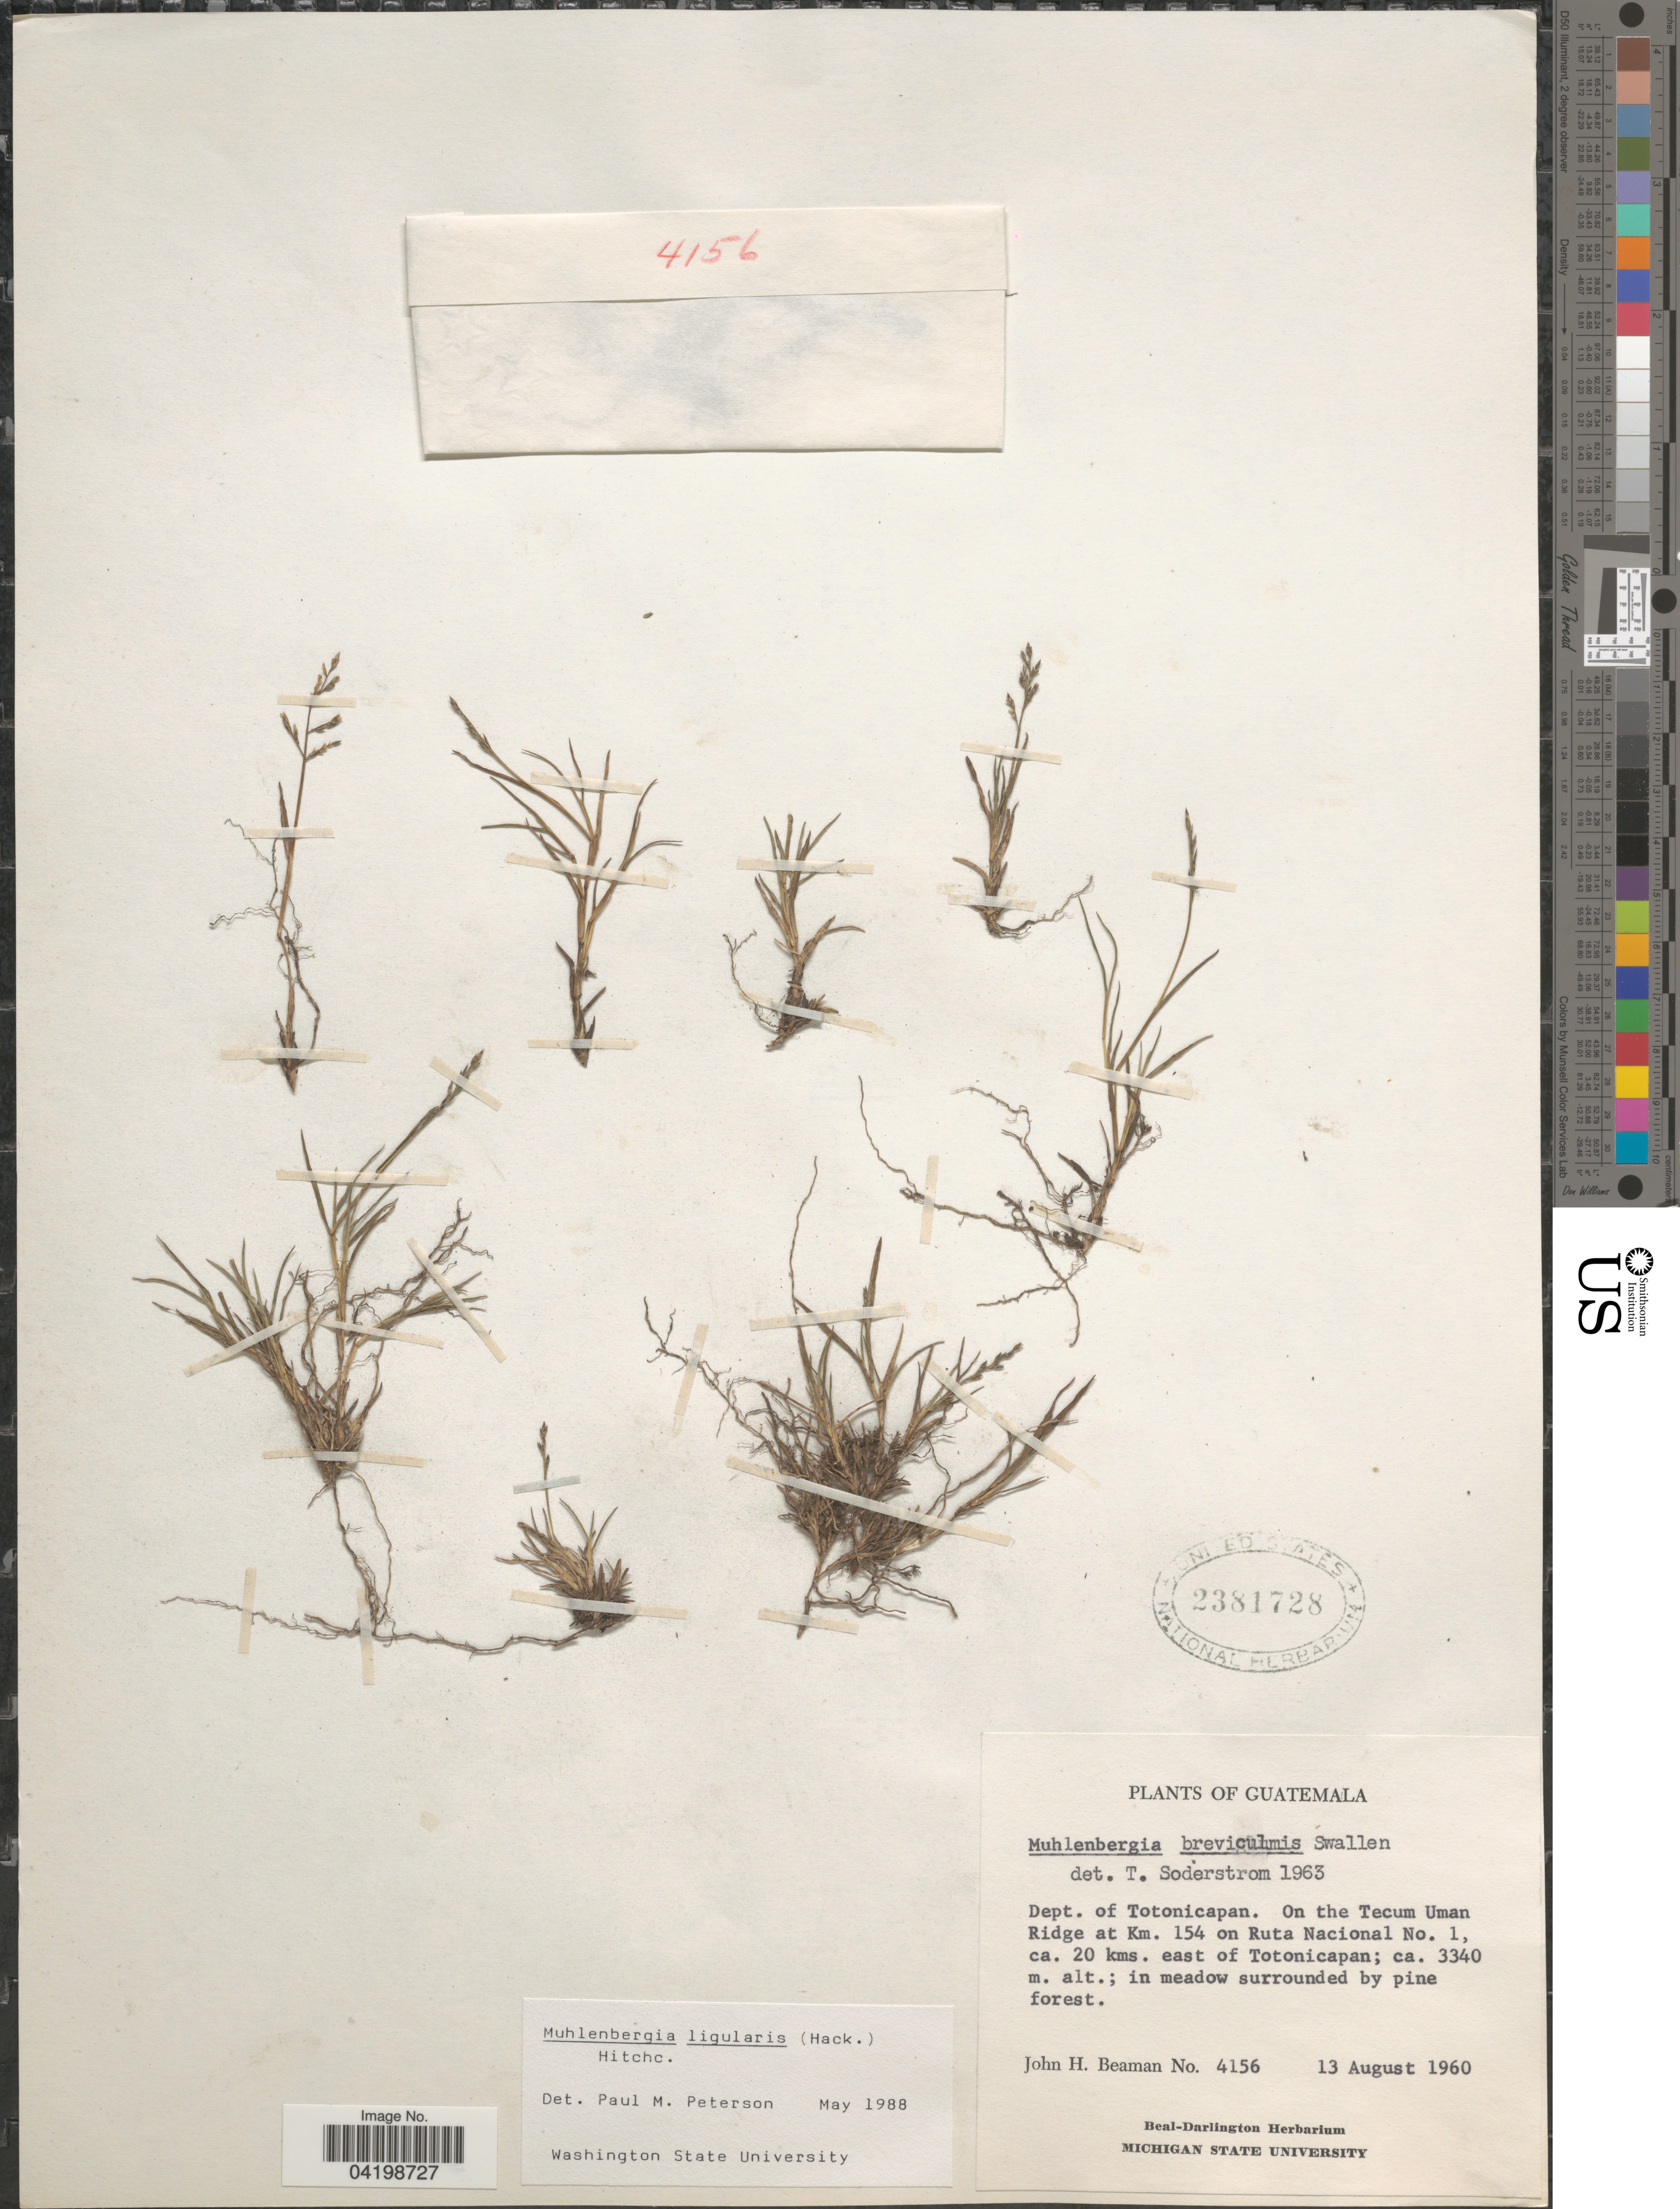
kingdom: Plantae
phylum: Tracheophyta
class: Liliopsida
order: Poales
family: Poaceae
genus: Muhlenbergia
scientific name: Muhlenbergia ligularis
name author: (Hack.) Hitchc.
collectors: J. H. Beaman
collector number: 4156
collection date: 1960-08-13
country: Guatemala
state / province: Totonicapan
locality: Dept. of Totonicapan. On the Tecum Uman Ridge at Km. 154 on Ruta Nacional No. 1, ca. 20 kms. east of Totonicapan; in meadow surrounded by pine forest.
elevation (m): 3340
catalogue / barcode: US 2381728